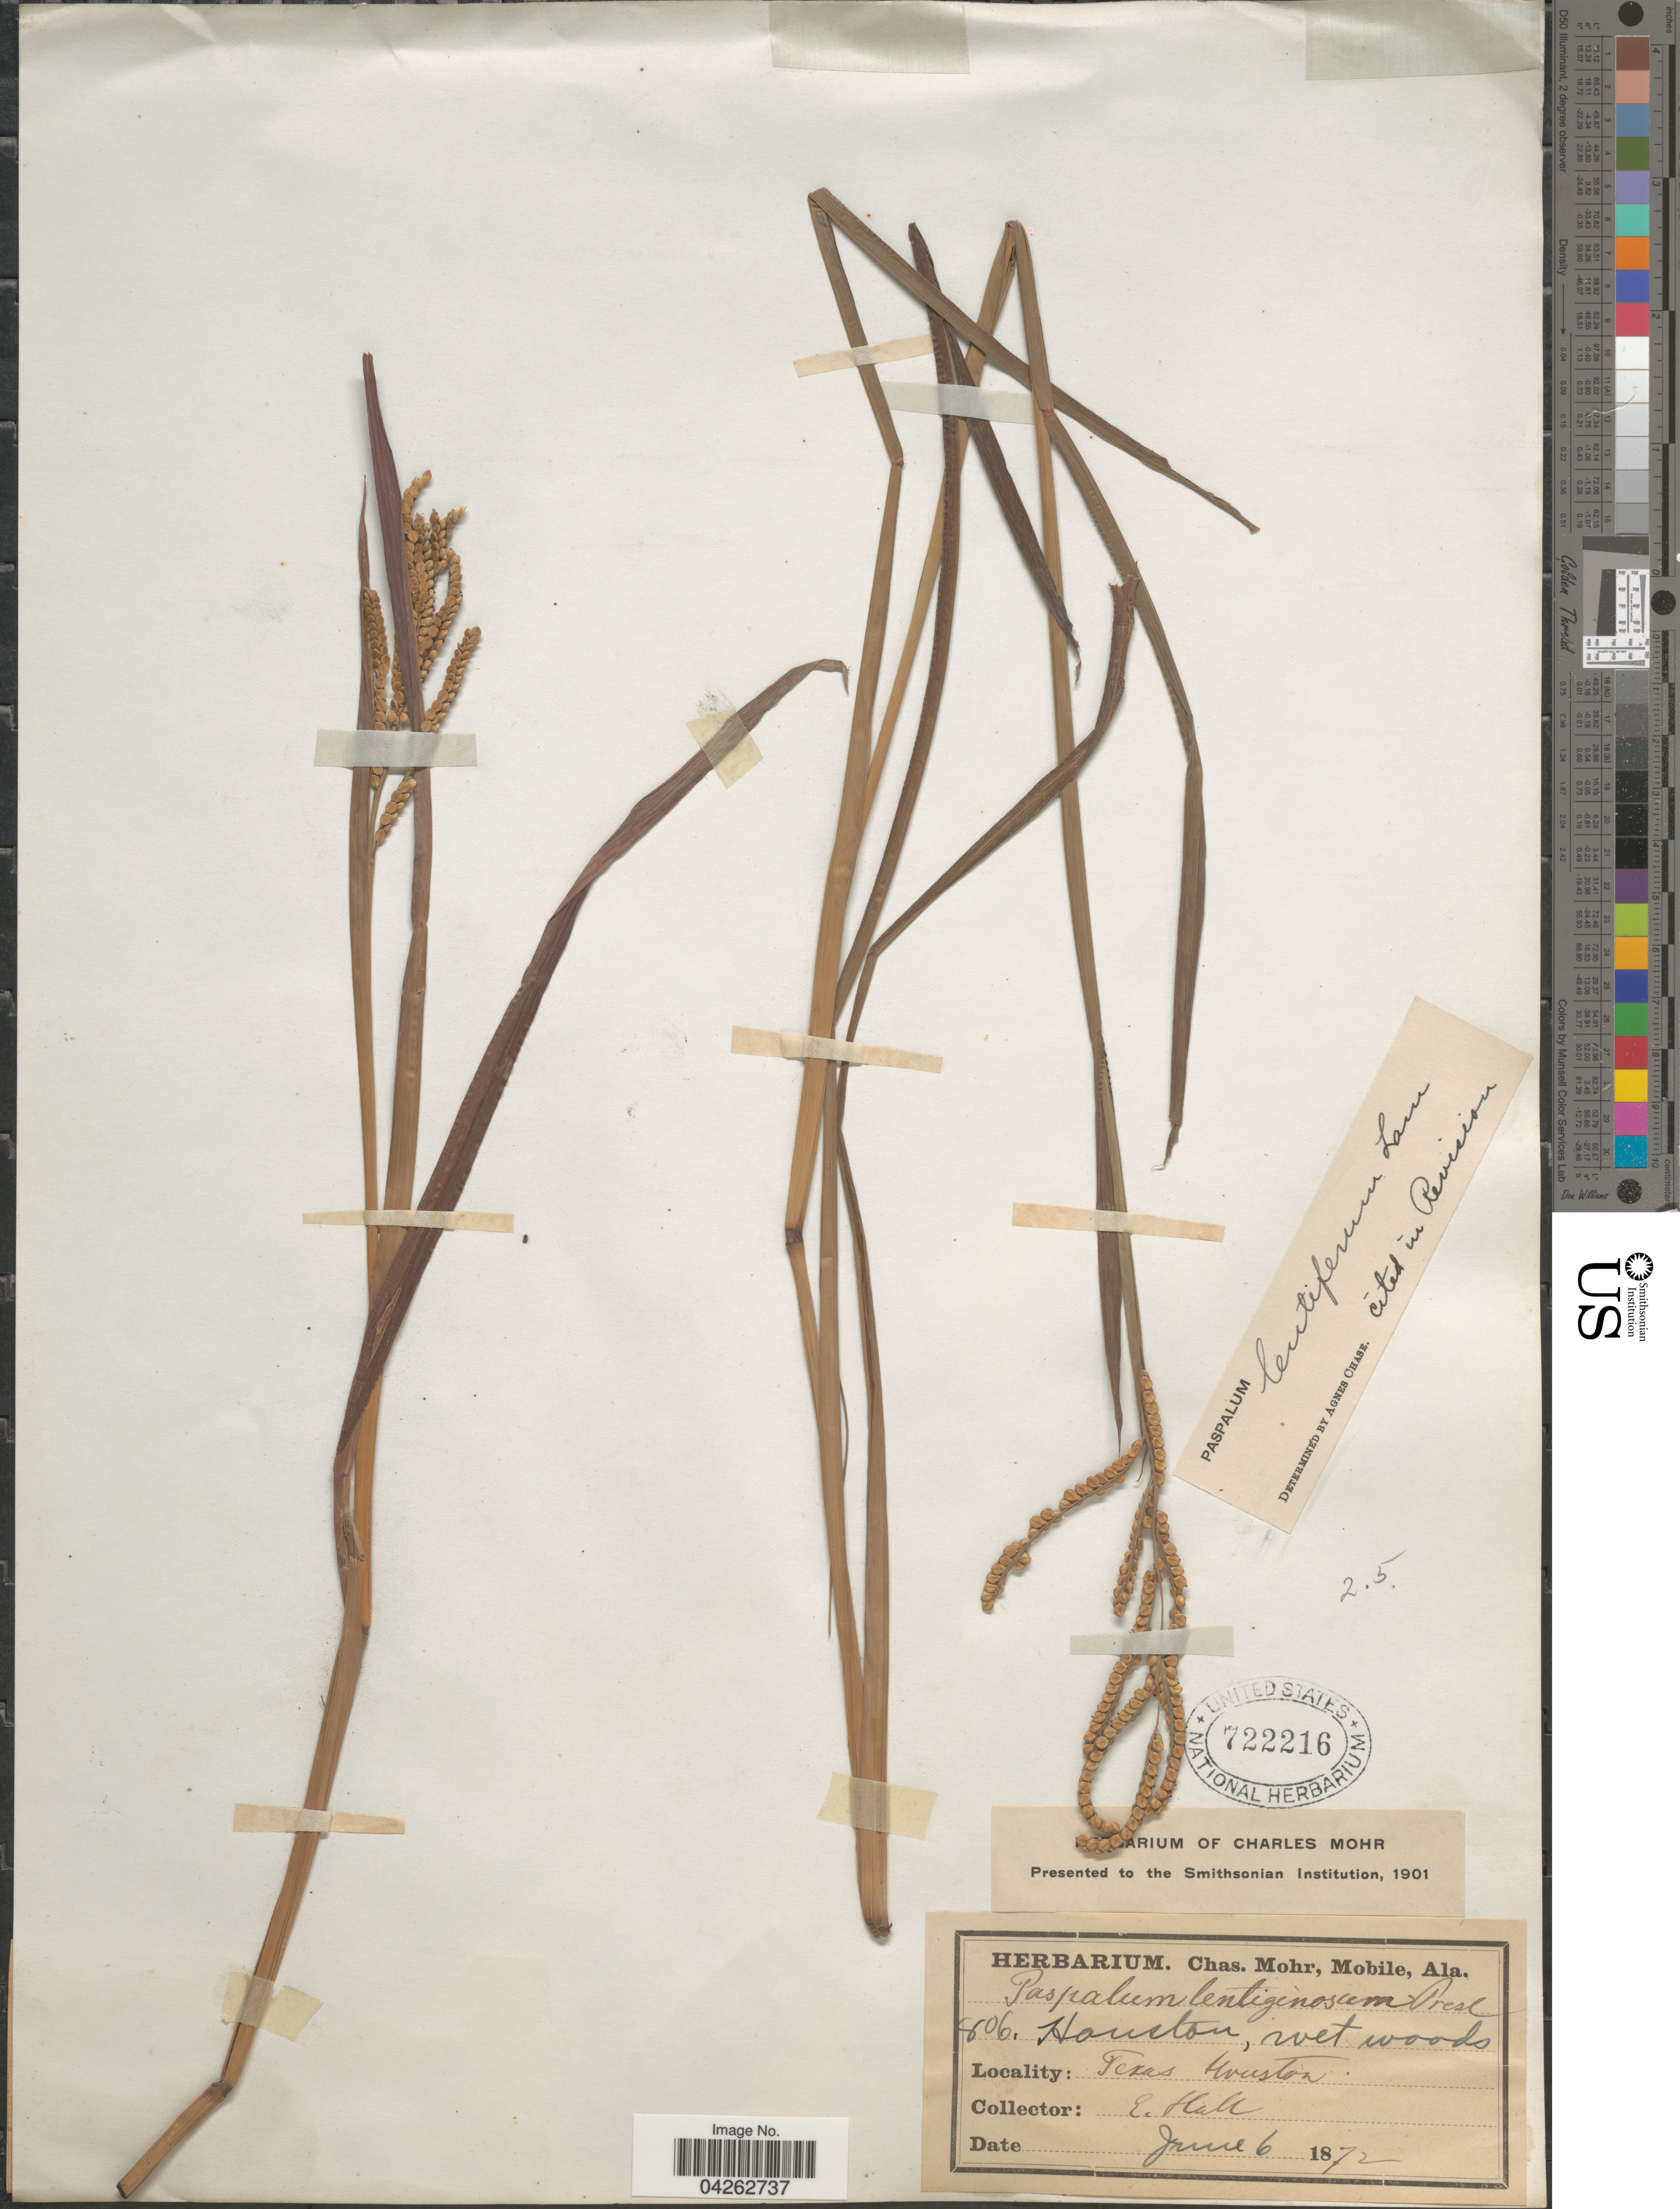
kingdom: Plantae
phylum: Tracheophyta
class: Liliopsida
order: Poales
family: Poaceae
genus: Paspalum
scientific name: Paspalum lentiferum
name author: Lam.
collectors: E. Hall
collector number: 806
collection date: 1872-06-06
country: United States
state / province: Texas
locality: Houston, wet woods. Houston.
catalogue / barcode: US 722216